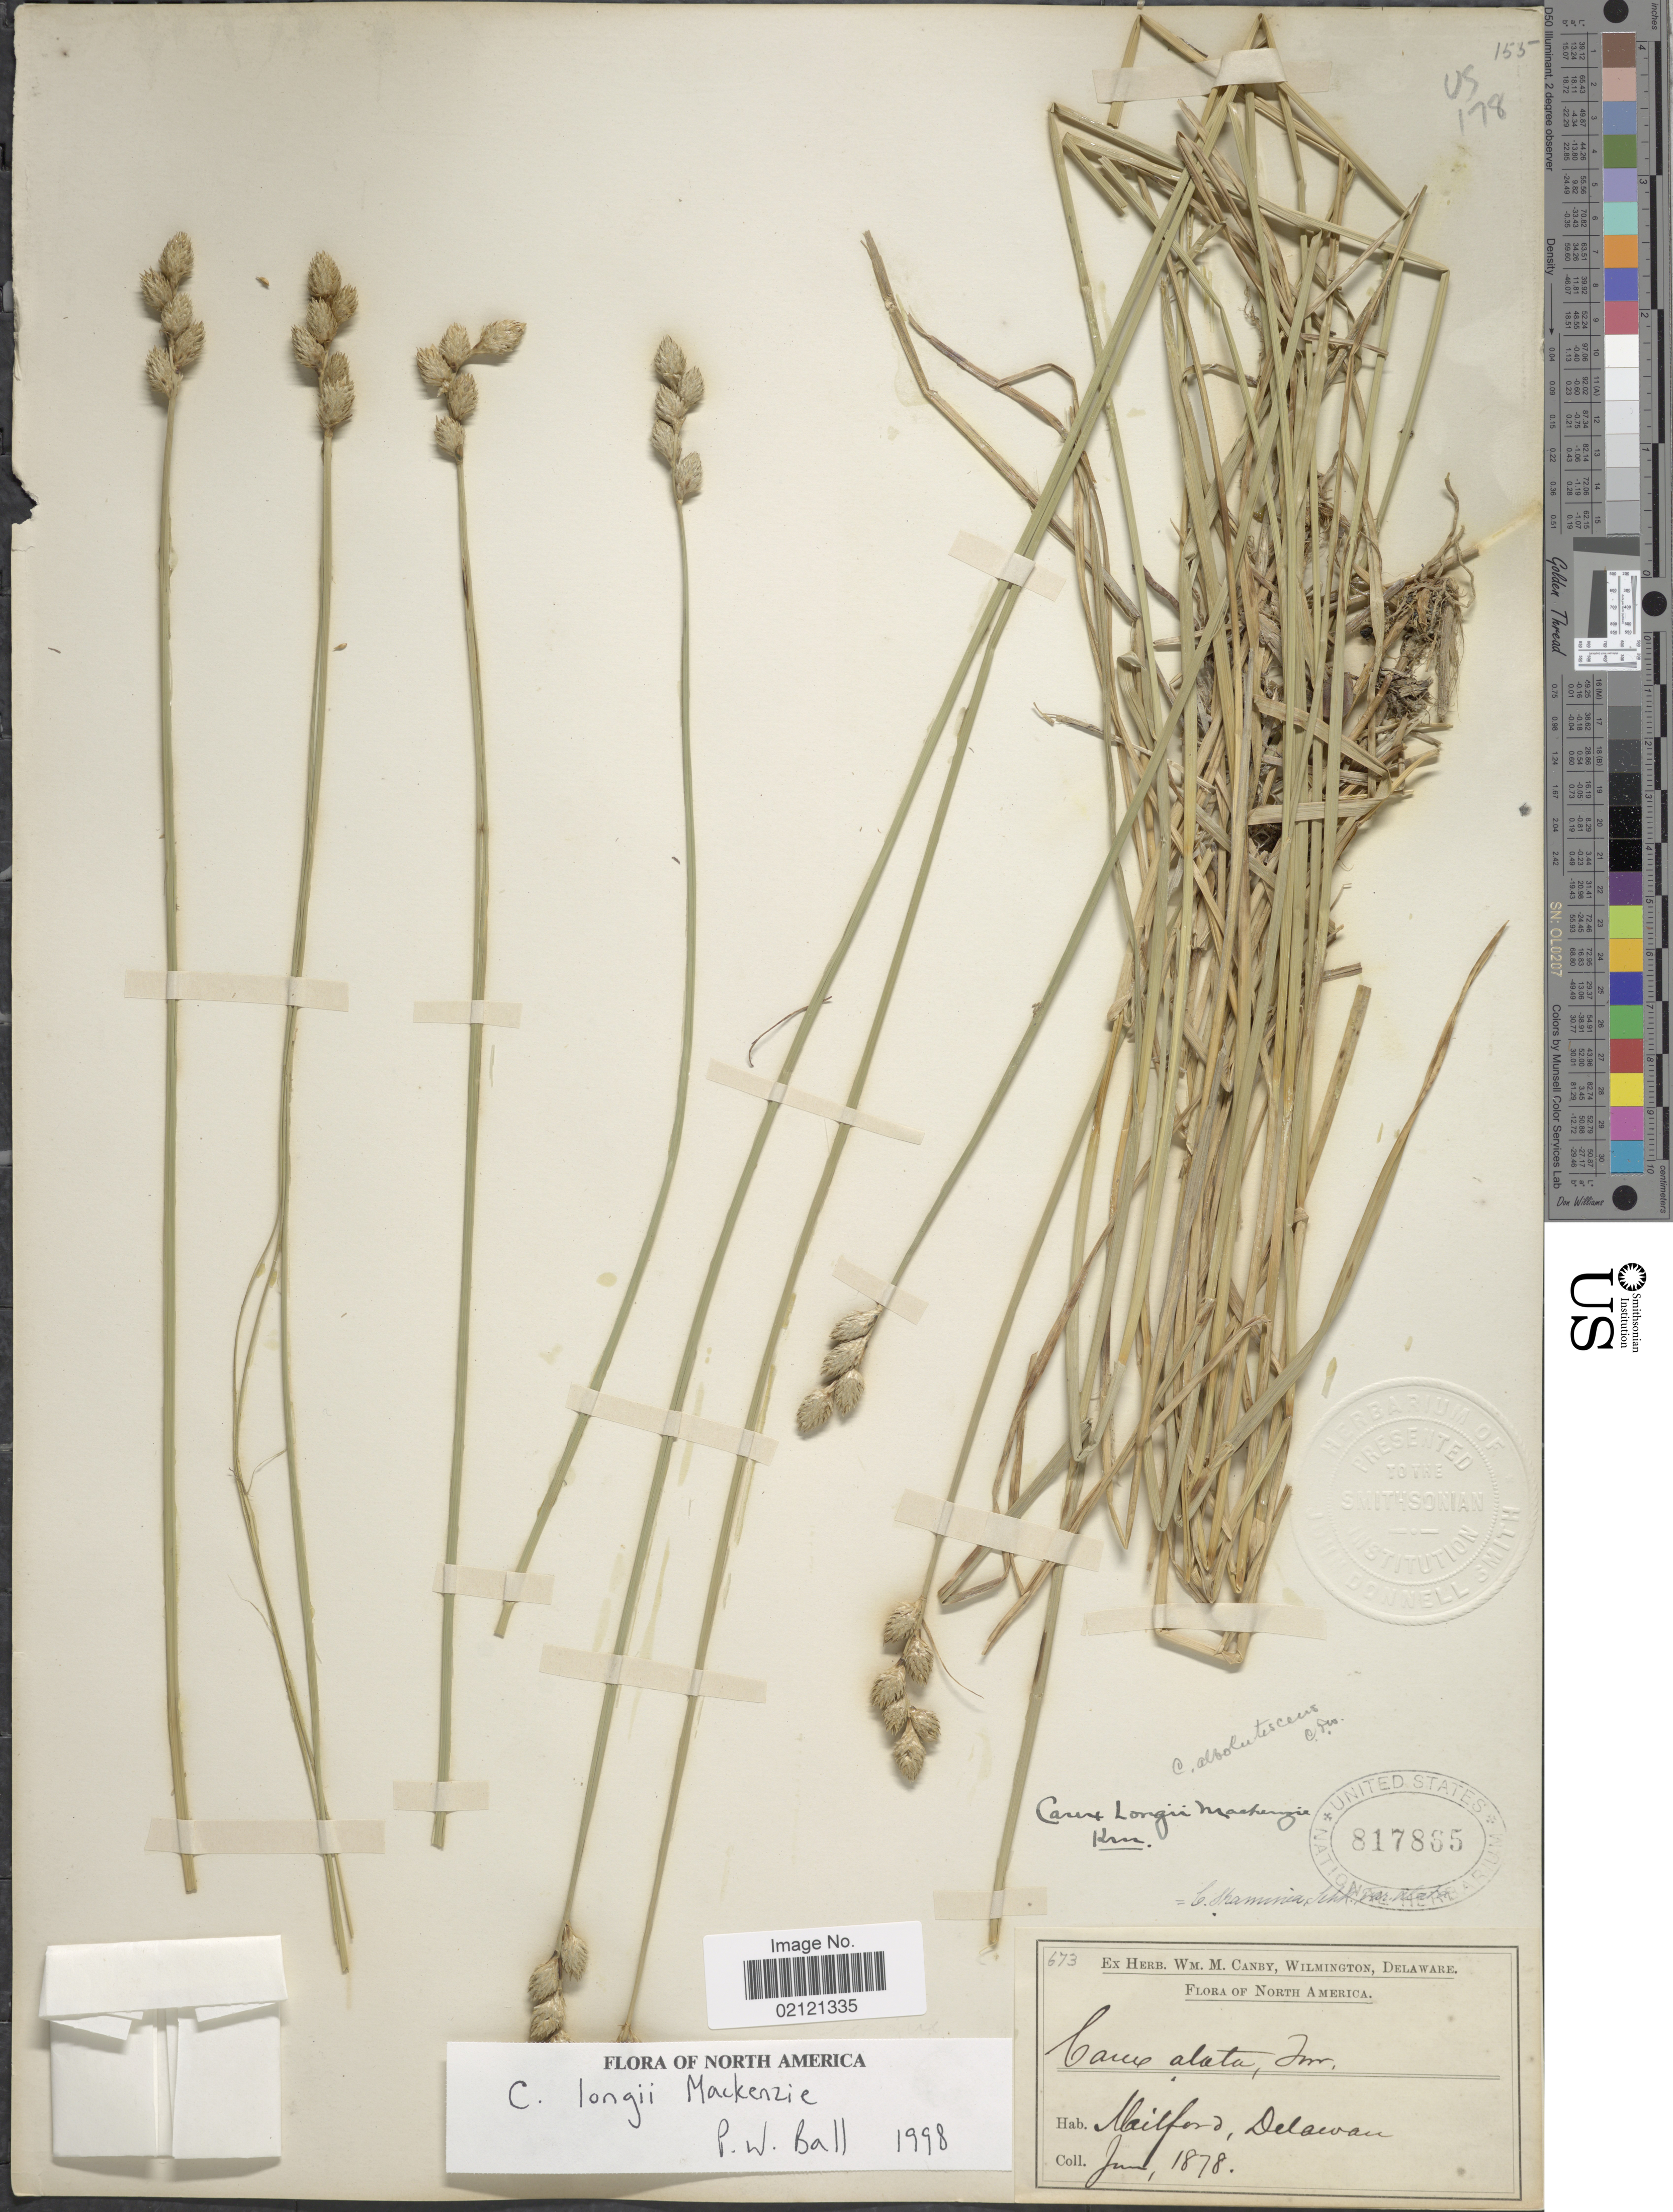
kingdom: Plantae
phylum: Tracheophyta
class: Liliopsida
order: Poales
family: Cyperaceae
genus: Carex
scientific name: Carex longii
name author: Mack.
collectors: ex herb. W.M. Canby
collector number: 673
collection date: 1878-06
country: United States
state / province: Delaware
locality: Milford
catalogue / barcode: US 817865